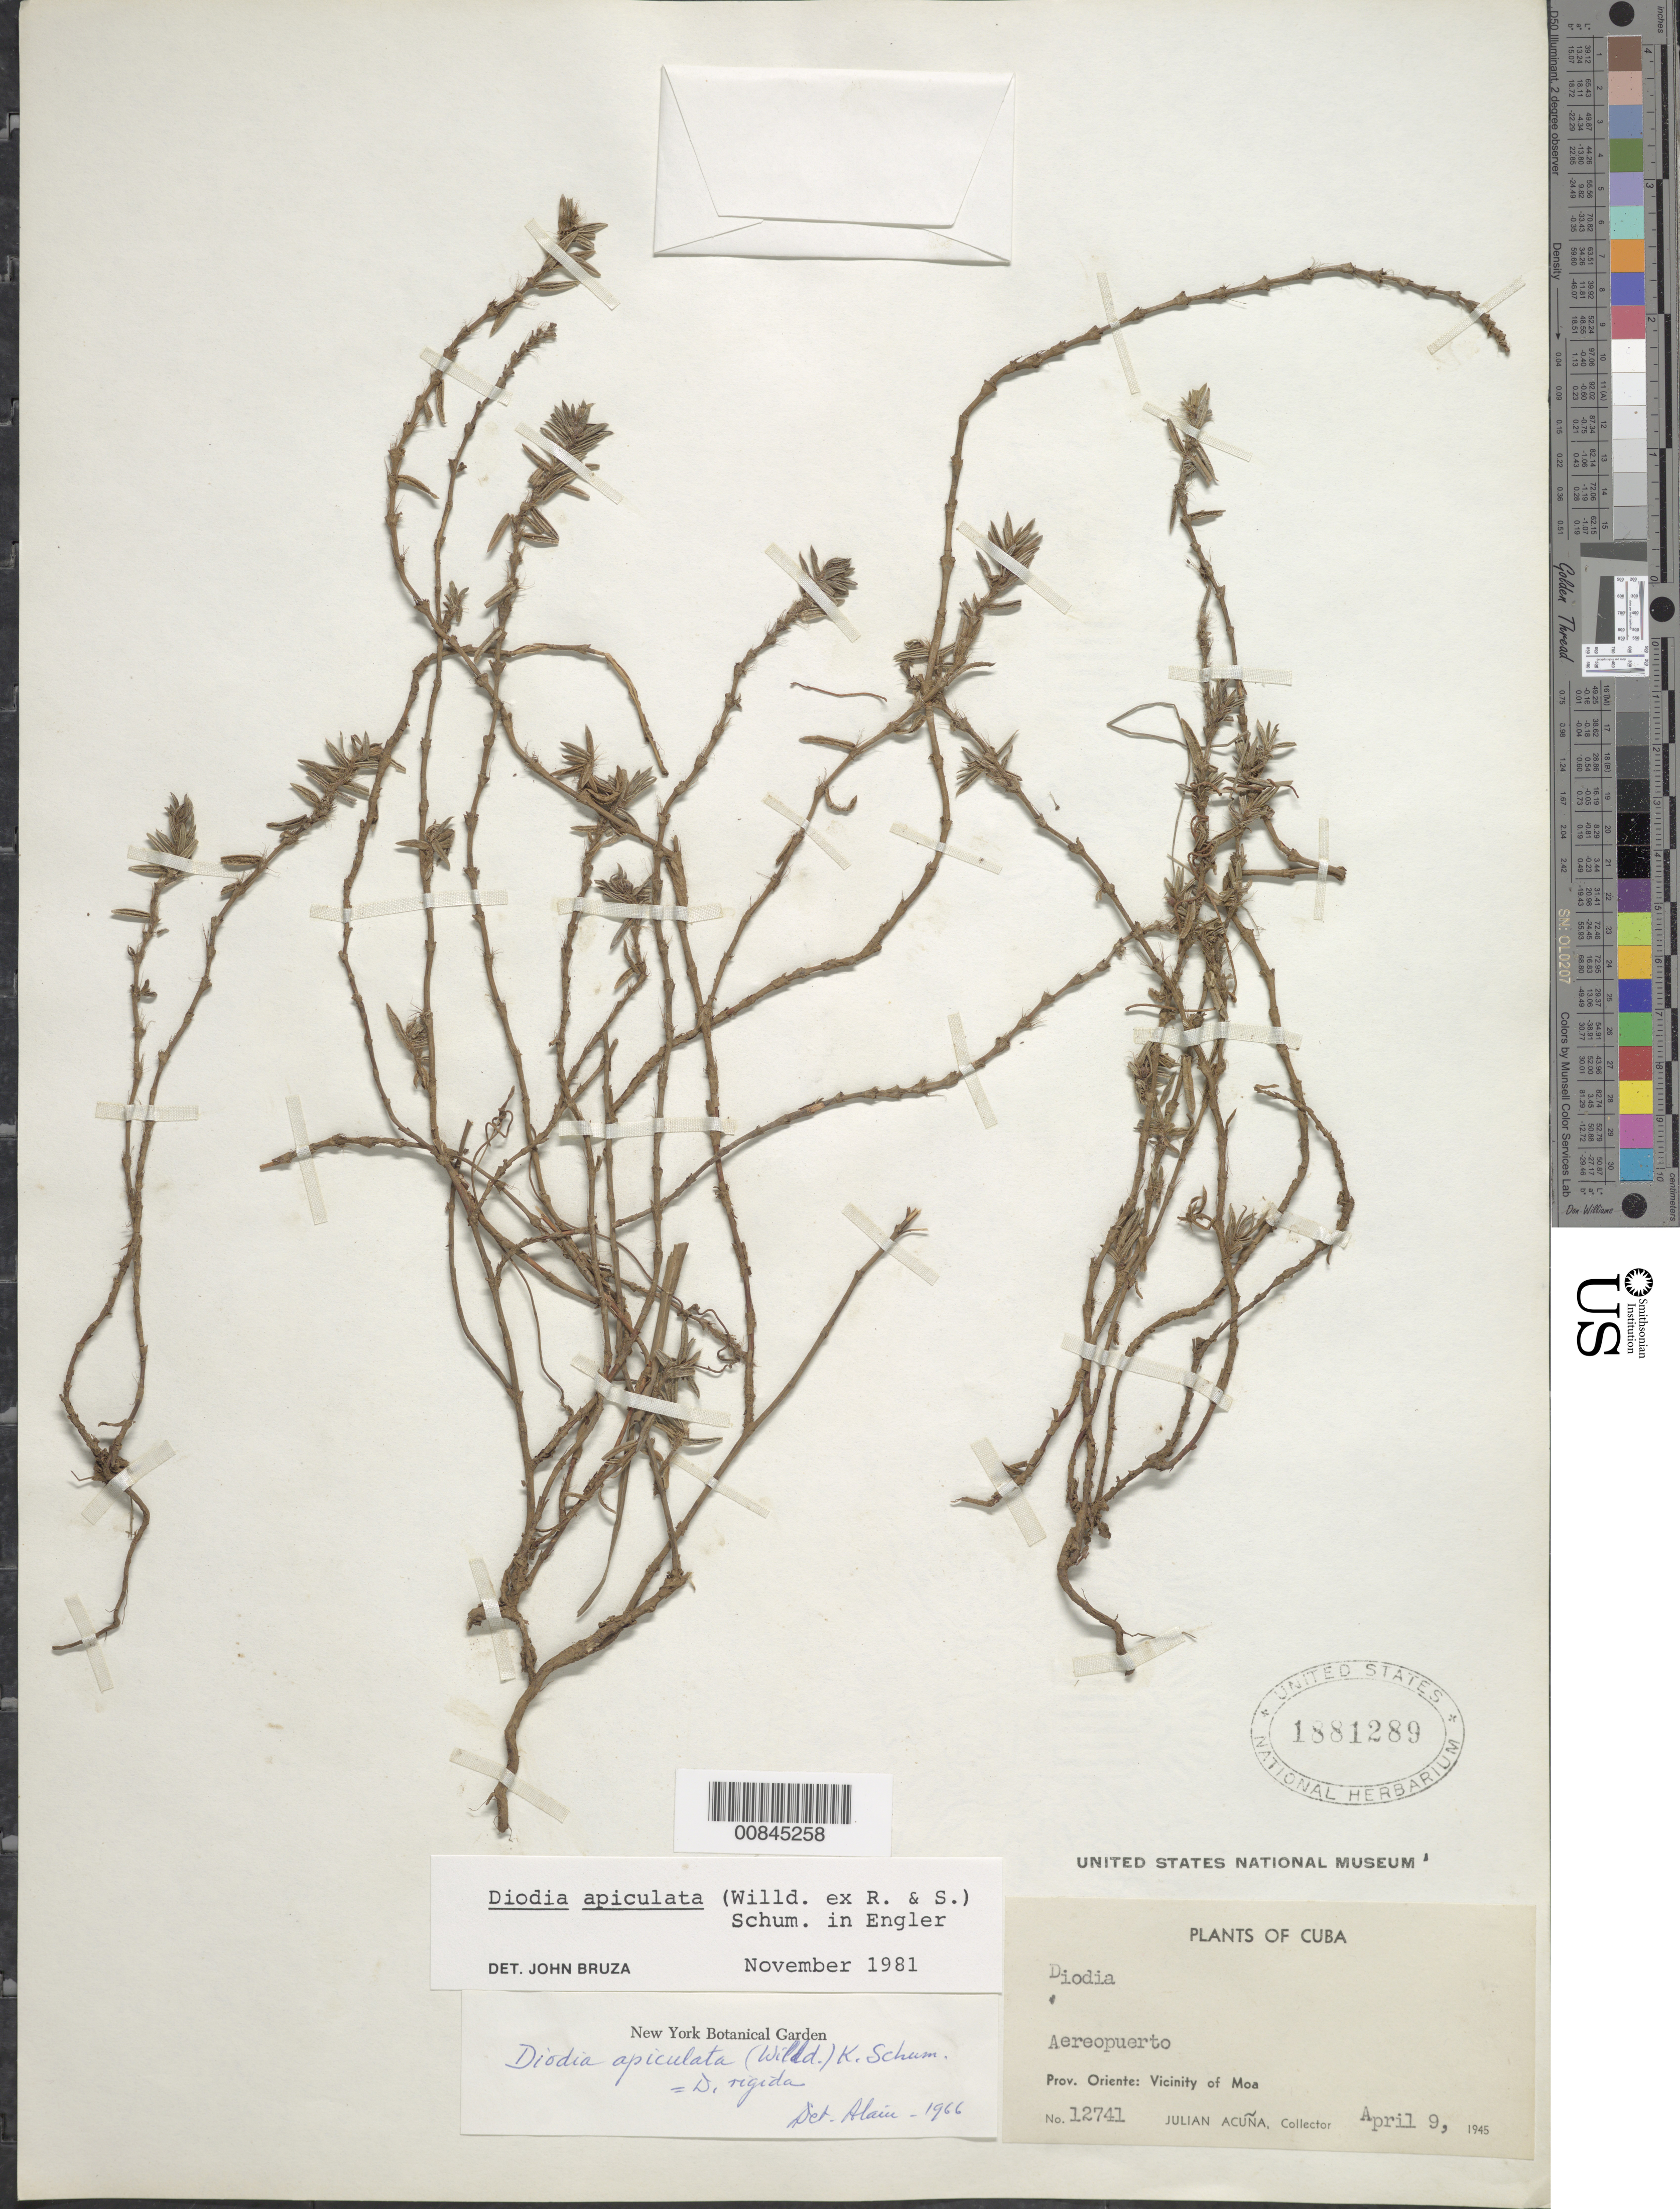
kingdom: Plantae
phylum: Tracheophyta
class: Magnoliopsida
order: Gentianales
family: Rubiaceae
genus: Diodella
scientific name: Diodella apiculata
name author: (Willd. ex Roem. & Schult.) Bacigalupo & E.L. Cabral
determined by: Bruza, J.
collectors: J. Acuña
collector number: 12741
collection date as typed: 09 Apr 1945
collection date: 1945-04-09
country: Cuba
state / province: Oriente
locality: Aereopuerto. Vicinity of Moa.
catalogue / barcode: US 1881289